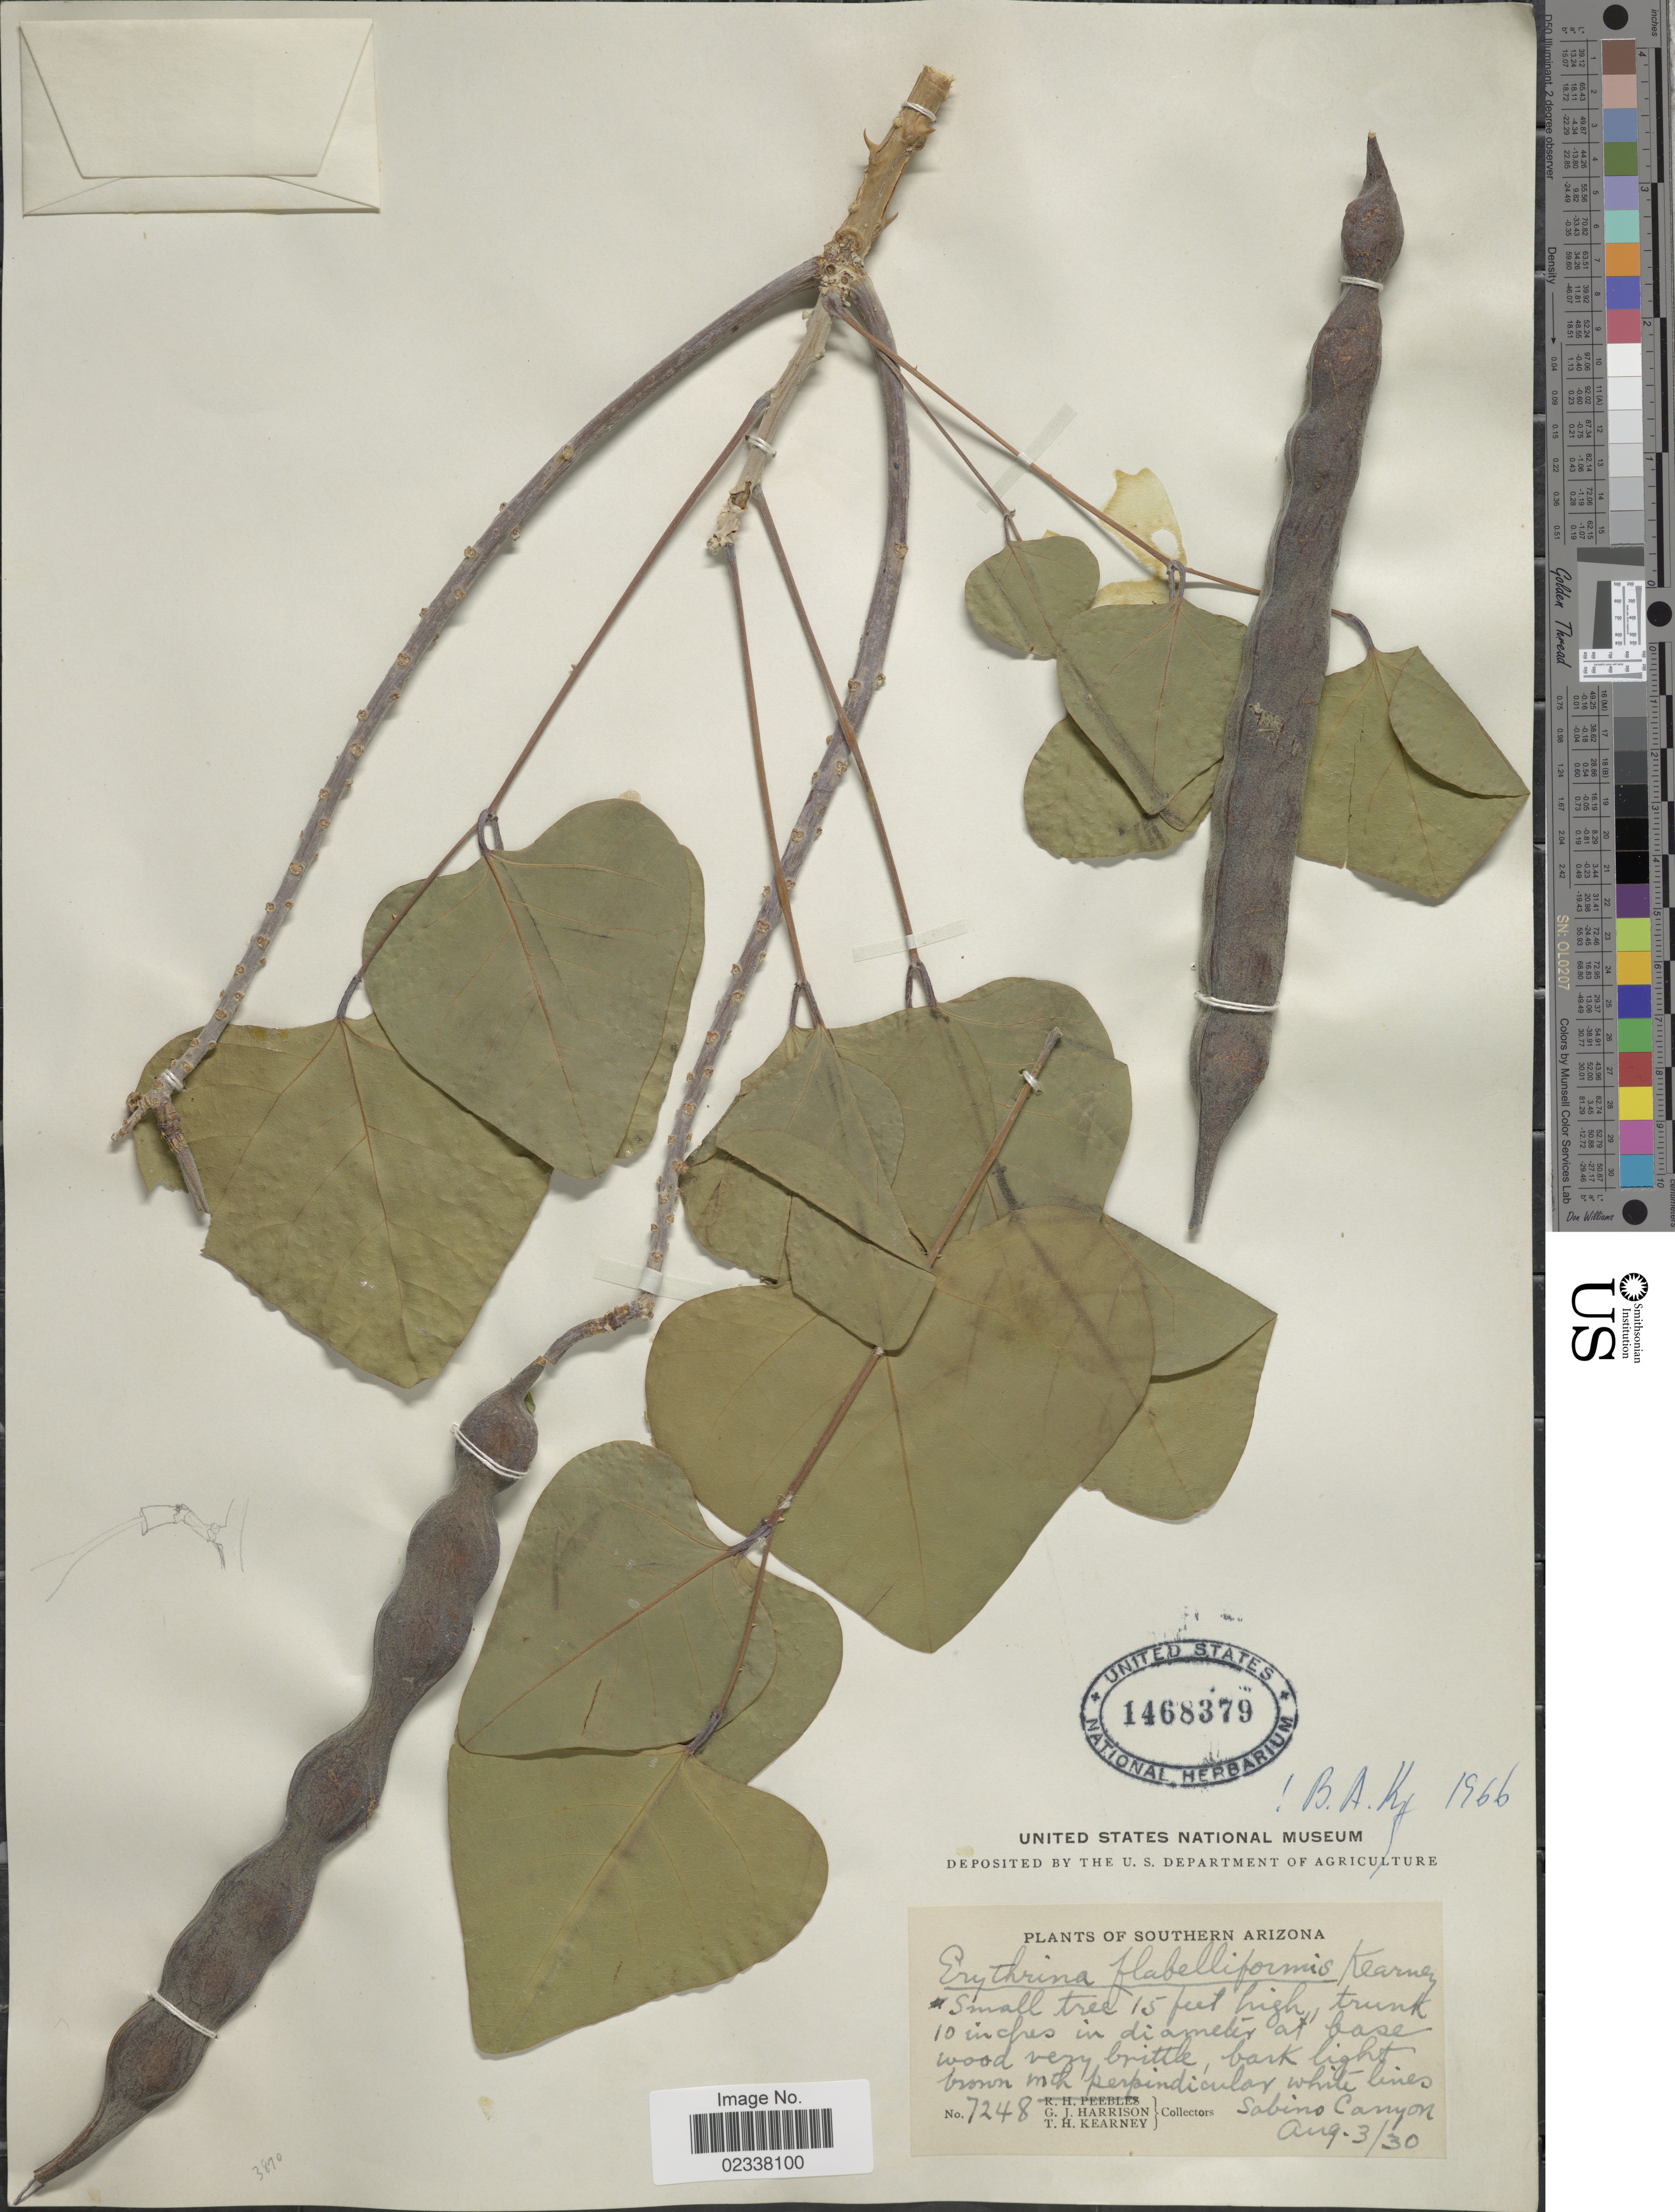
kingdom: Plantae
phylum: Tracheophyta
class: Magnoliopsida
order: Fabales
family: Fabaceae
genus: Erythrina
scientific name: Erythrina flabelliformis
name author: Kearney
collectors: G. J. Harrison & T. H. Kearney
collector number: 7248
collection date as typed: Transcribed d/m/y: 3/8/30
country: United States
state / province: Arizona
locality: Southern Arizona. Sabino Canyon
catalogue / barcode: US 1468379